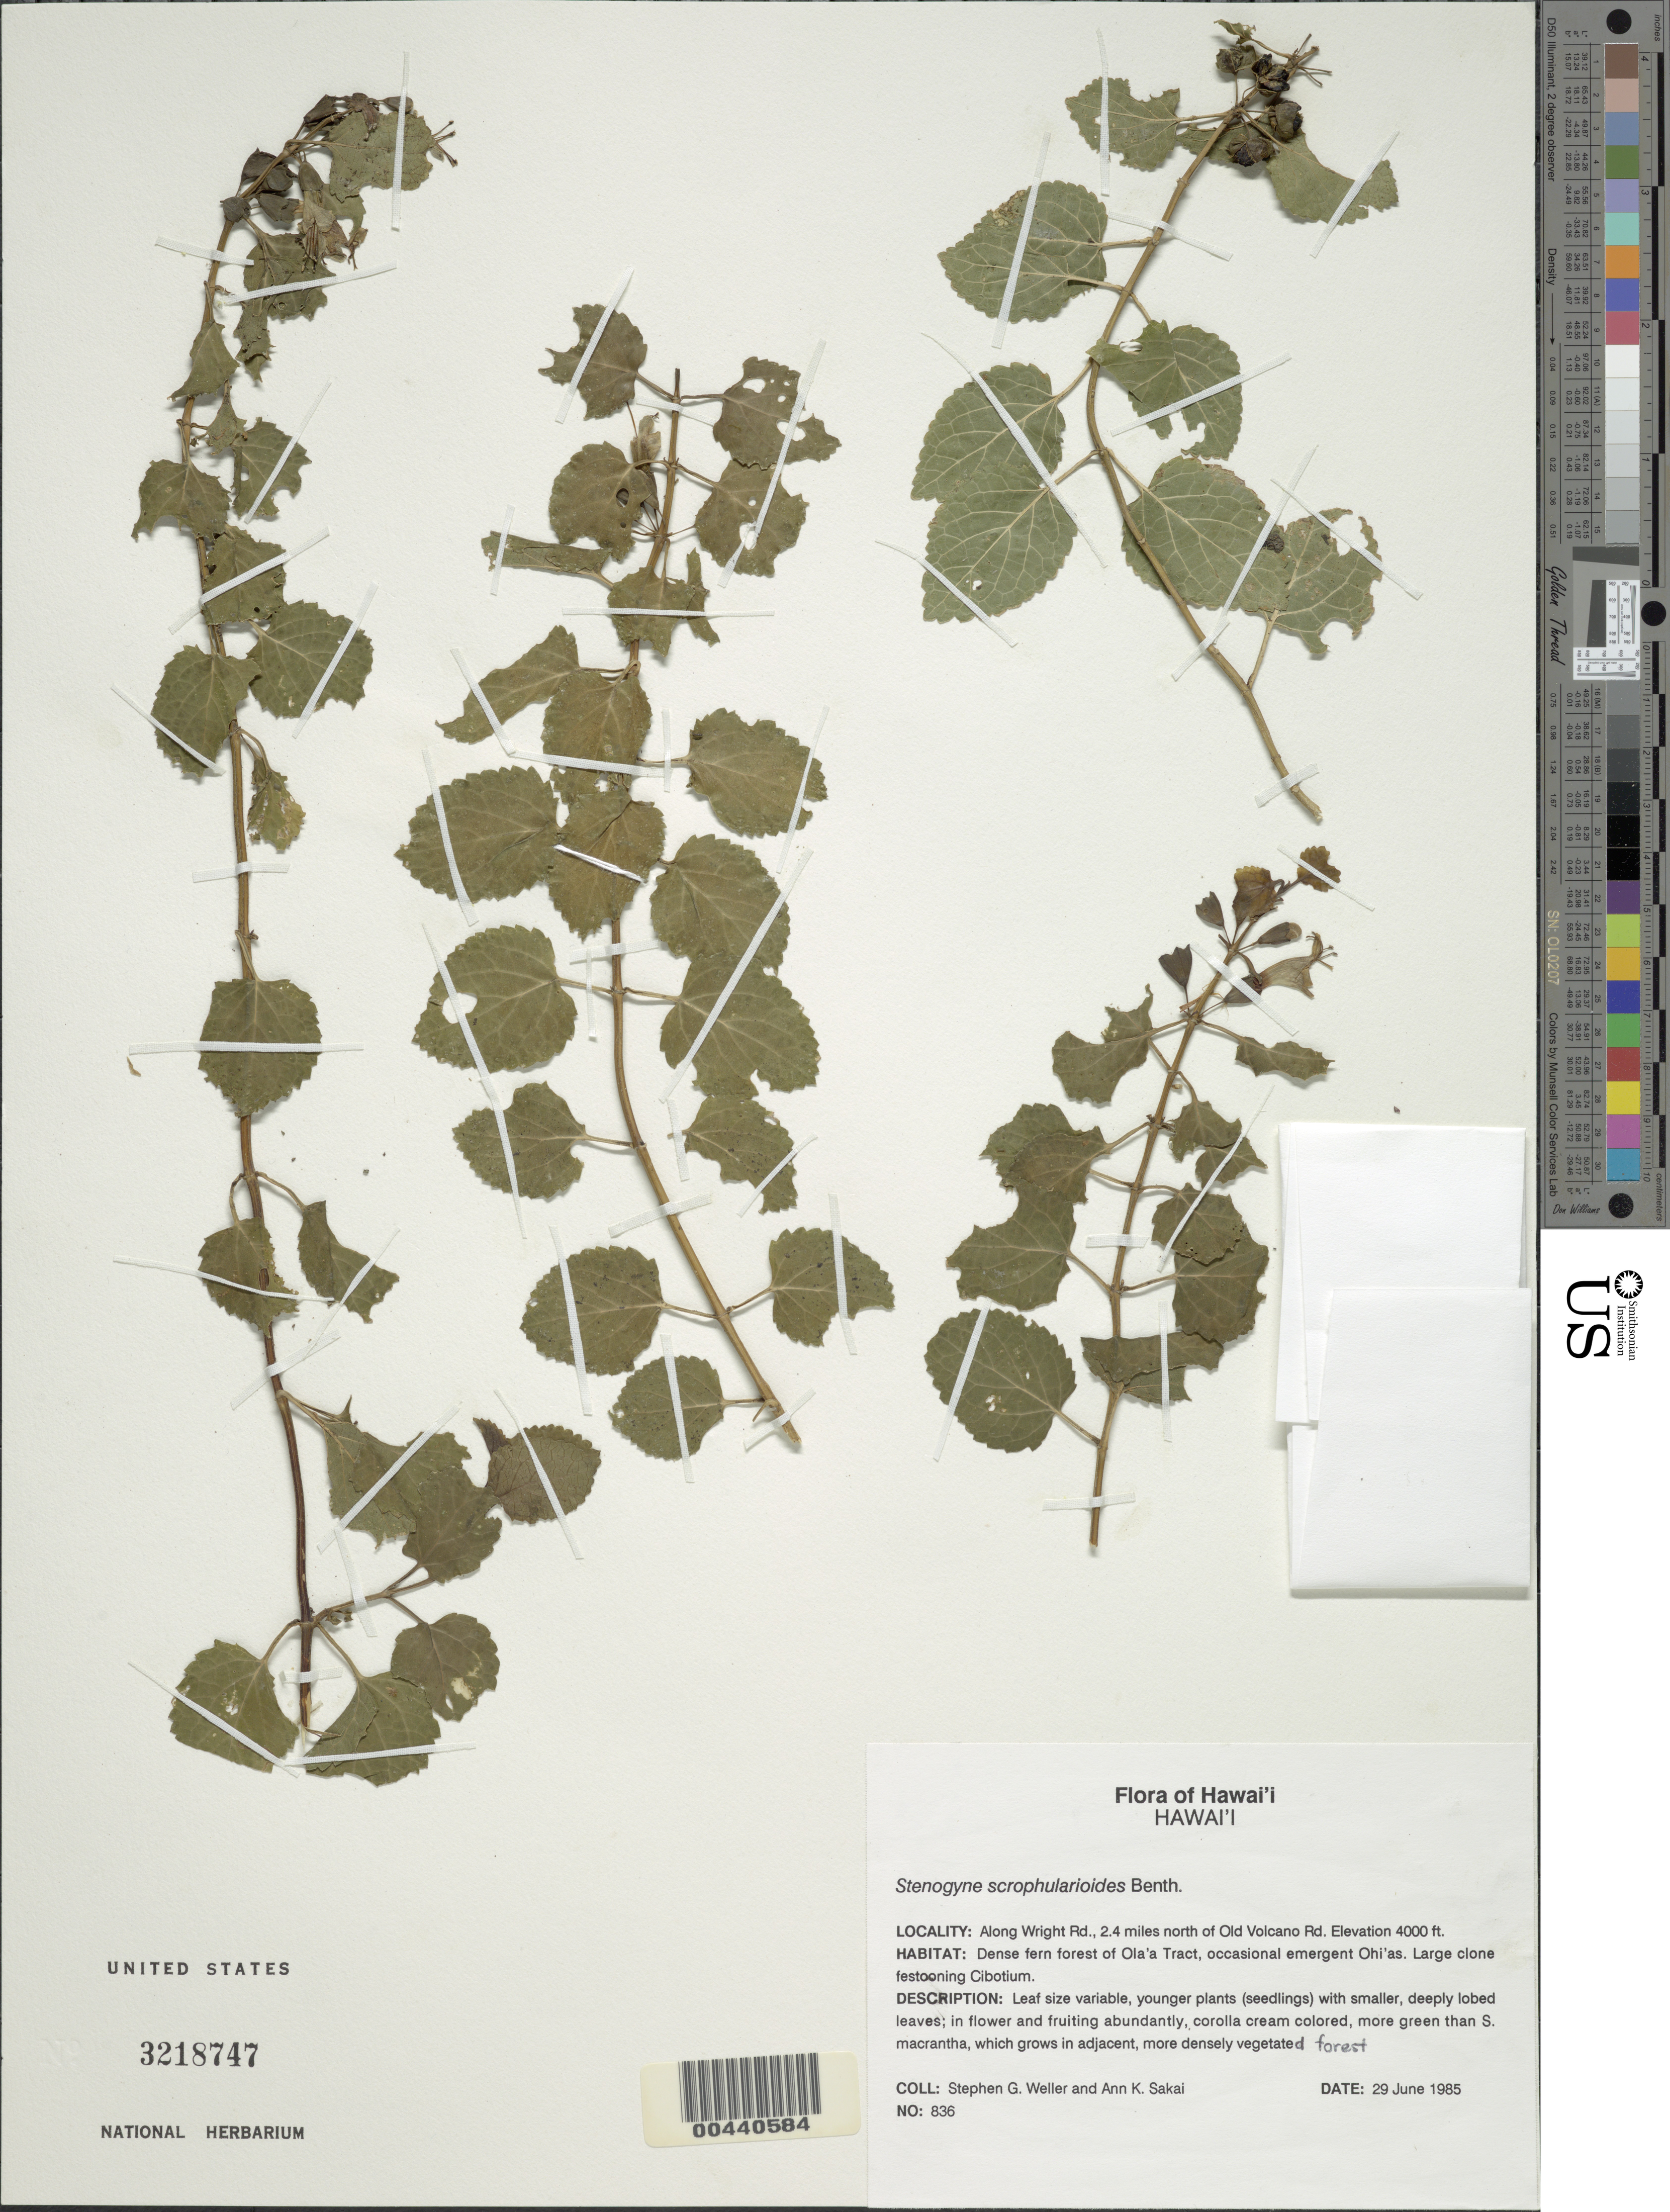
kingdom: Plantae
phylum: Tracheophyta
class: Magnoliopsida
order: Lamiales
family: Lamiaceae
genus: Stenogyne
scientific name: Stenogyne scrophularioides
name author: Benth.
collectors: S. G. Weller & A. Sakai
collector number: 836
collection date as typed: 29 Jun 1985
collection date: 1985-06-29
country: United States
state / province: Hawaii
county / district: Hawaii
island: Hawaii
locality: Along Wright Rd., 2.4 miles north of Old Volcano Rd.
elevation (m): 1219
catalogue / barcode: US 3218747